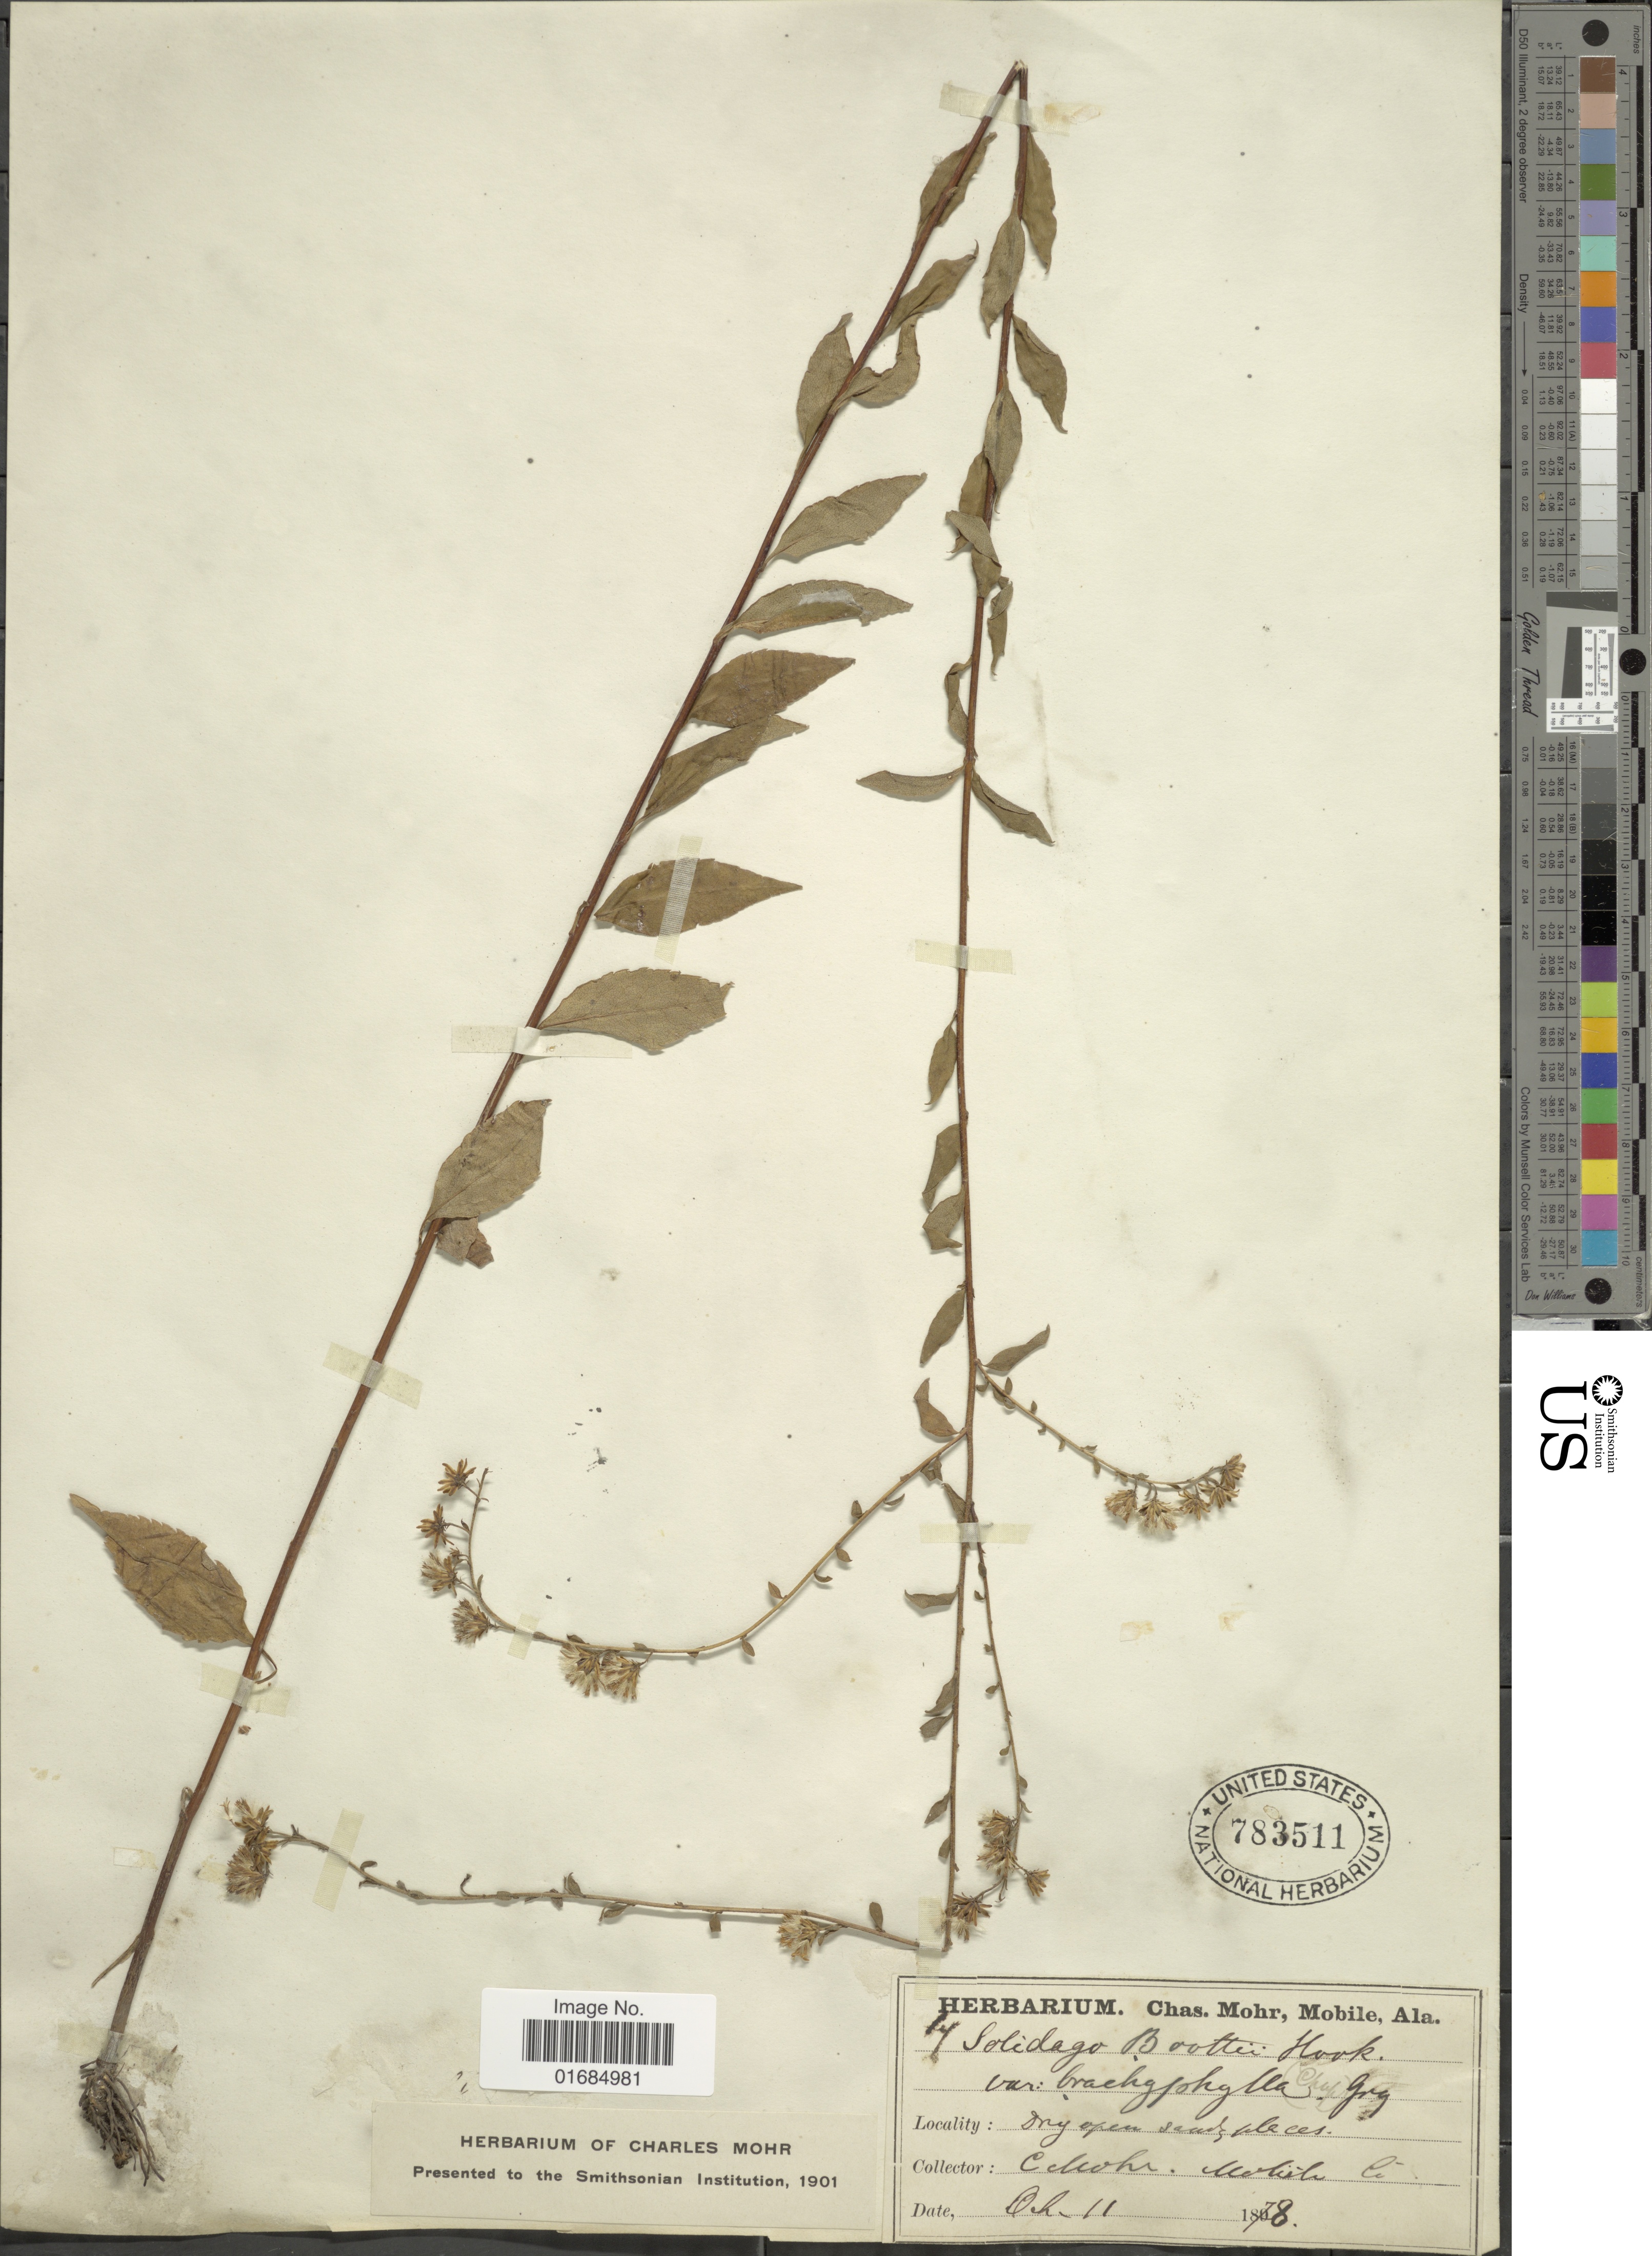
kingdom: Plantae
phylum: Tracheophyta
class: Magnoliopsida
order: Asterales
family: Asteraceae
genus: Solidago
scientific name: Solidago brachyphylla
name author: Chapman ex Torr. & A. Gray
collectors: C. T. Mohr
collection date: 1878-10-11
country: United States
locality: Dry open Sand places.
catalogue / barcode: US 783511